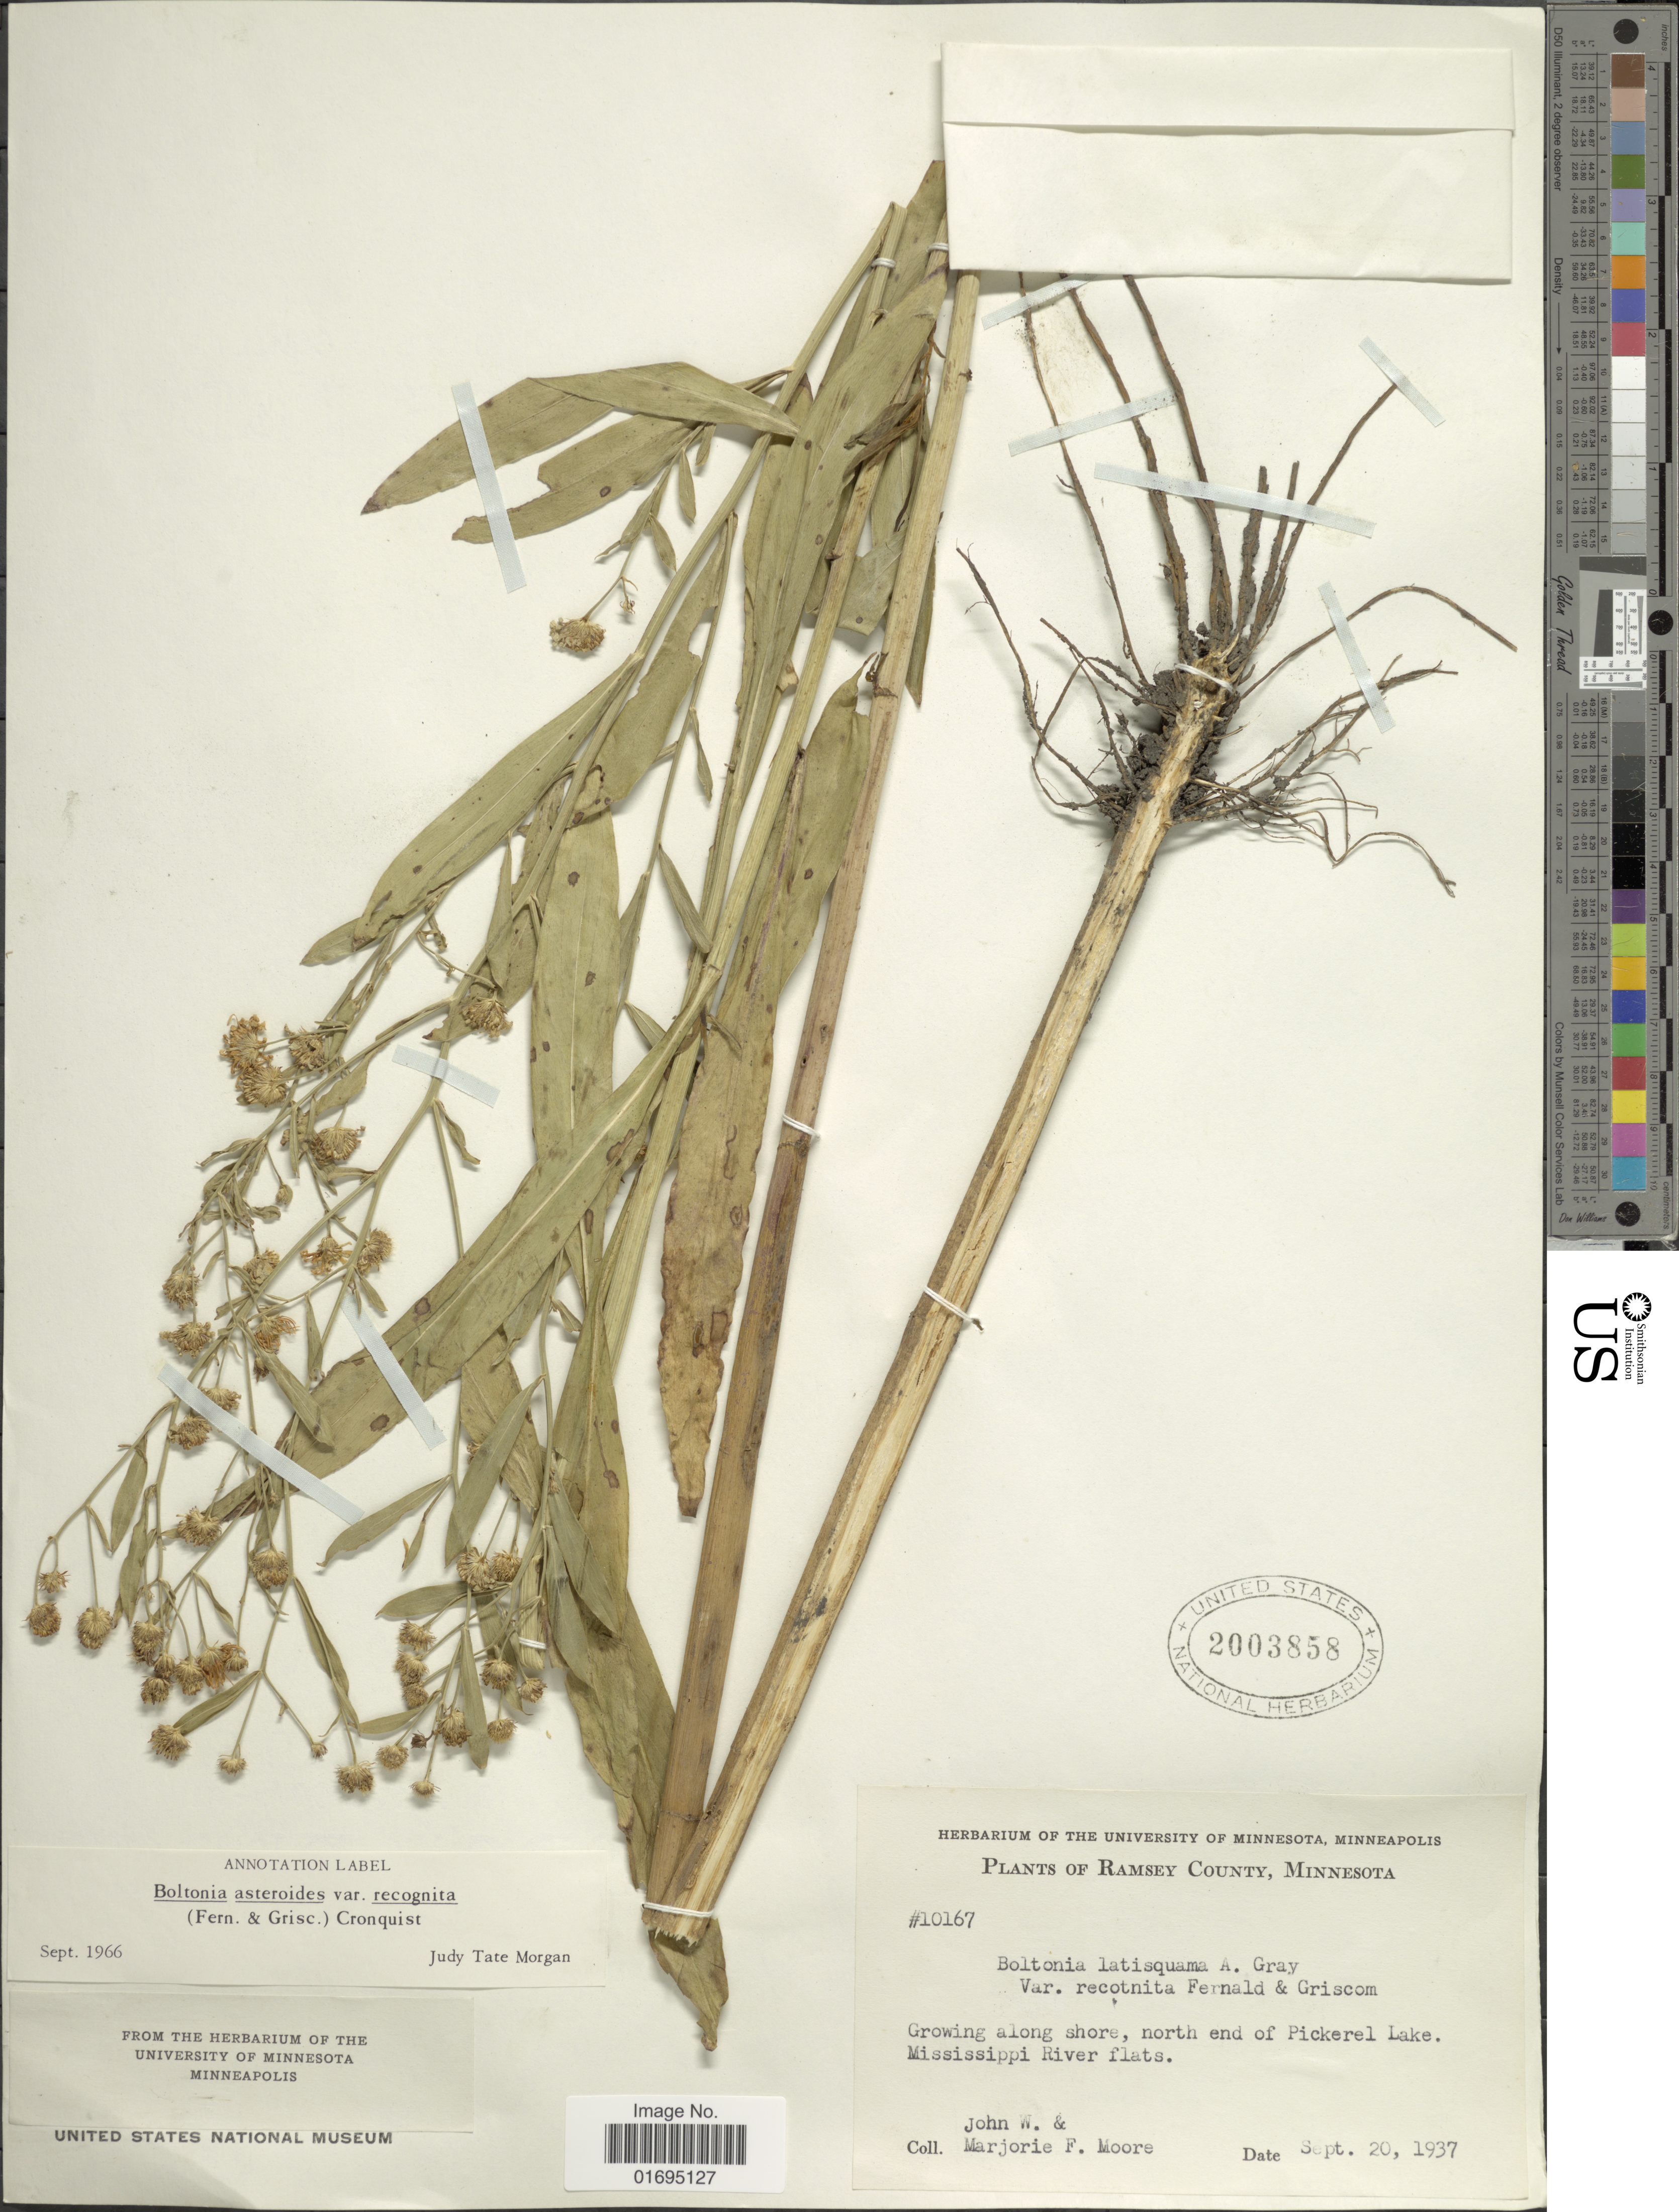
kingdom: Plantae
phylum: Tracheophyta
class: Magnoliopsida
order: Asterales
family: Asteraceae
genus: Boltonia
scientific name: Boltonia asteroides var. recognita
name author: (Fernald & Griscom) Cronq.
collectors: J. Moore & M. F. Moore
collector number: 10167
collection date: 1937-09-20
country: United States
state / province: Minnesota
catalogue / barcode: US 2003858